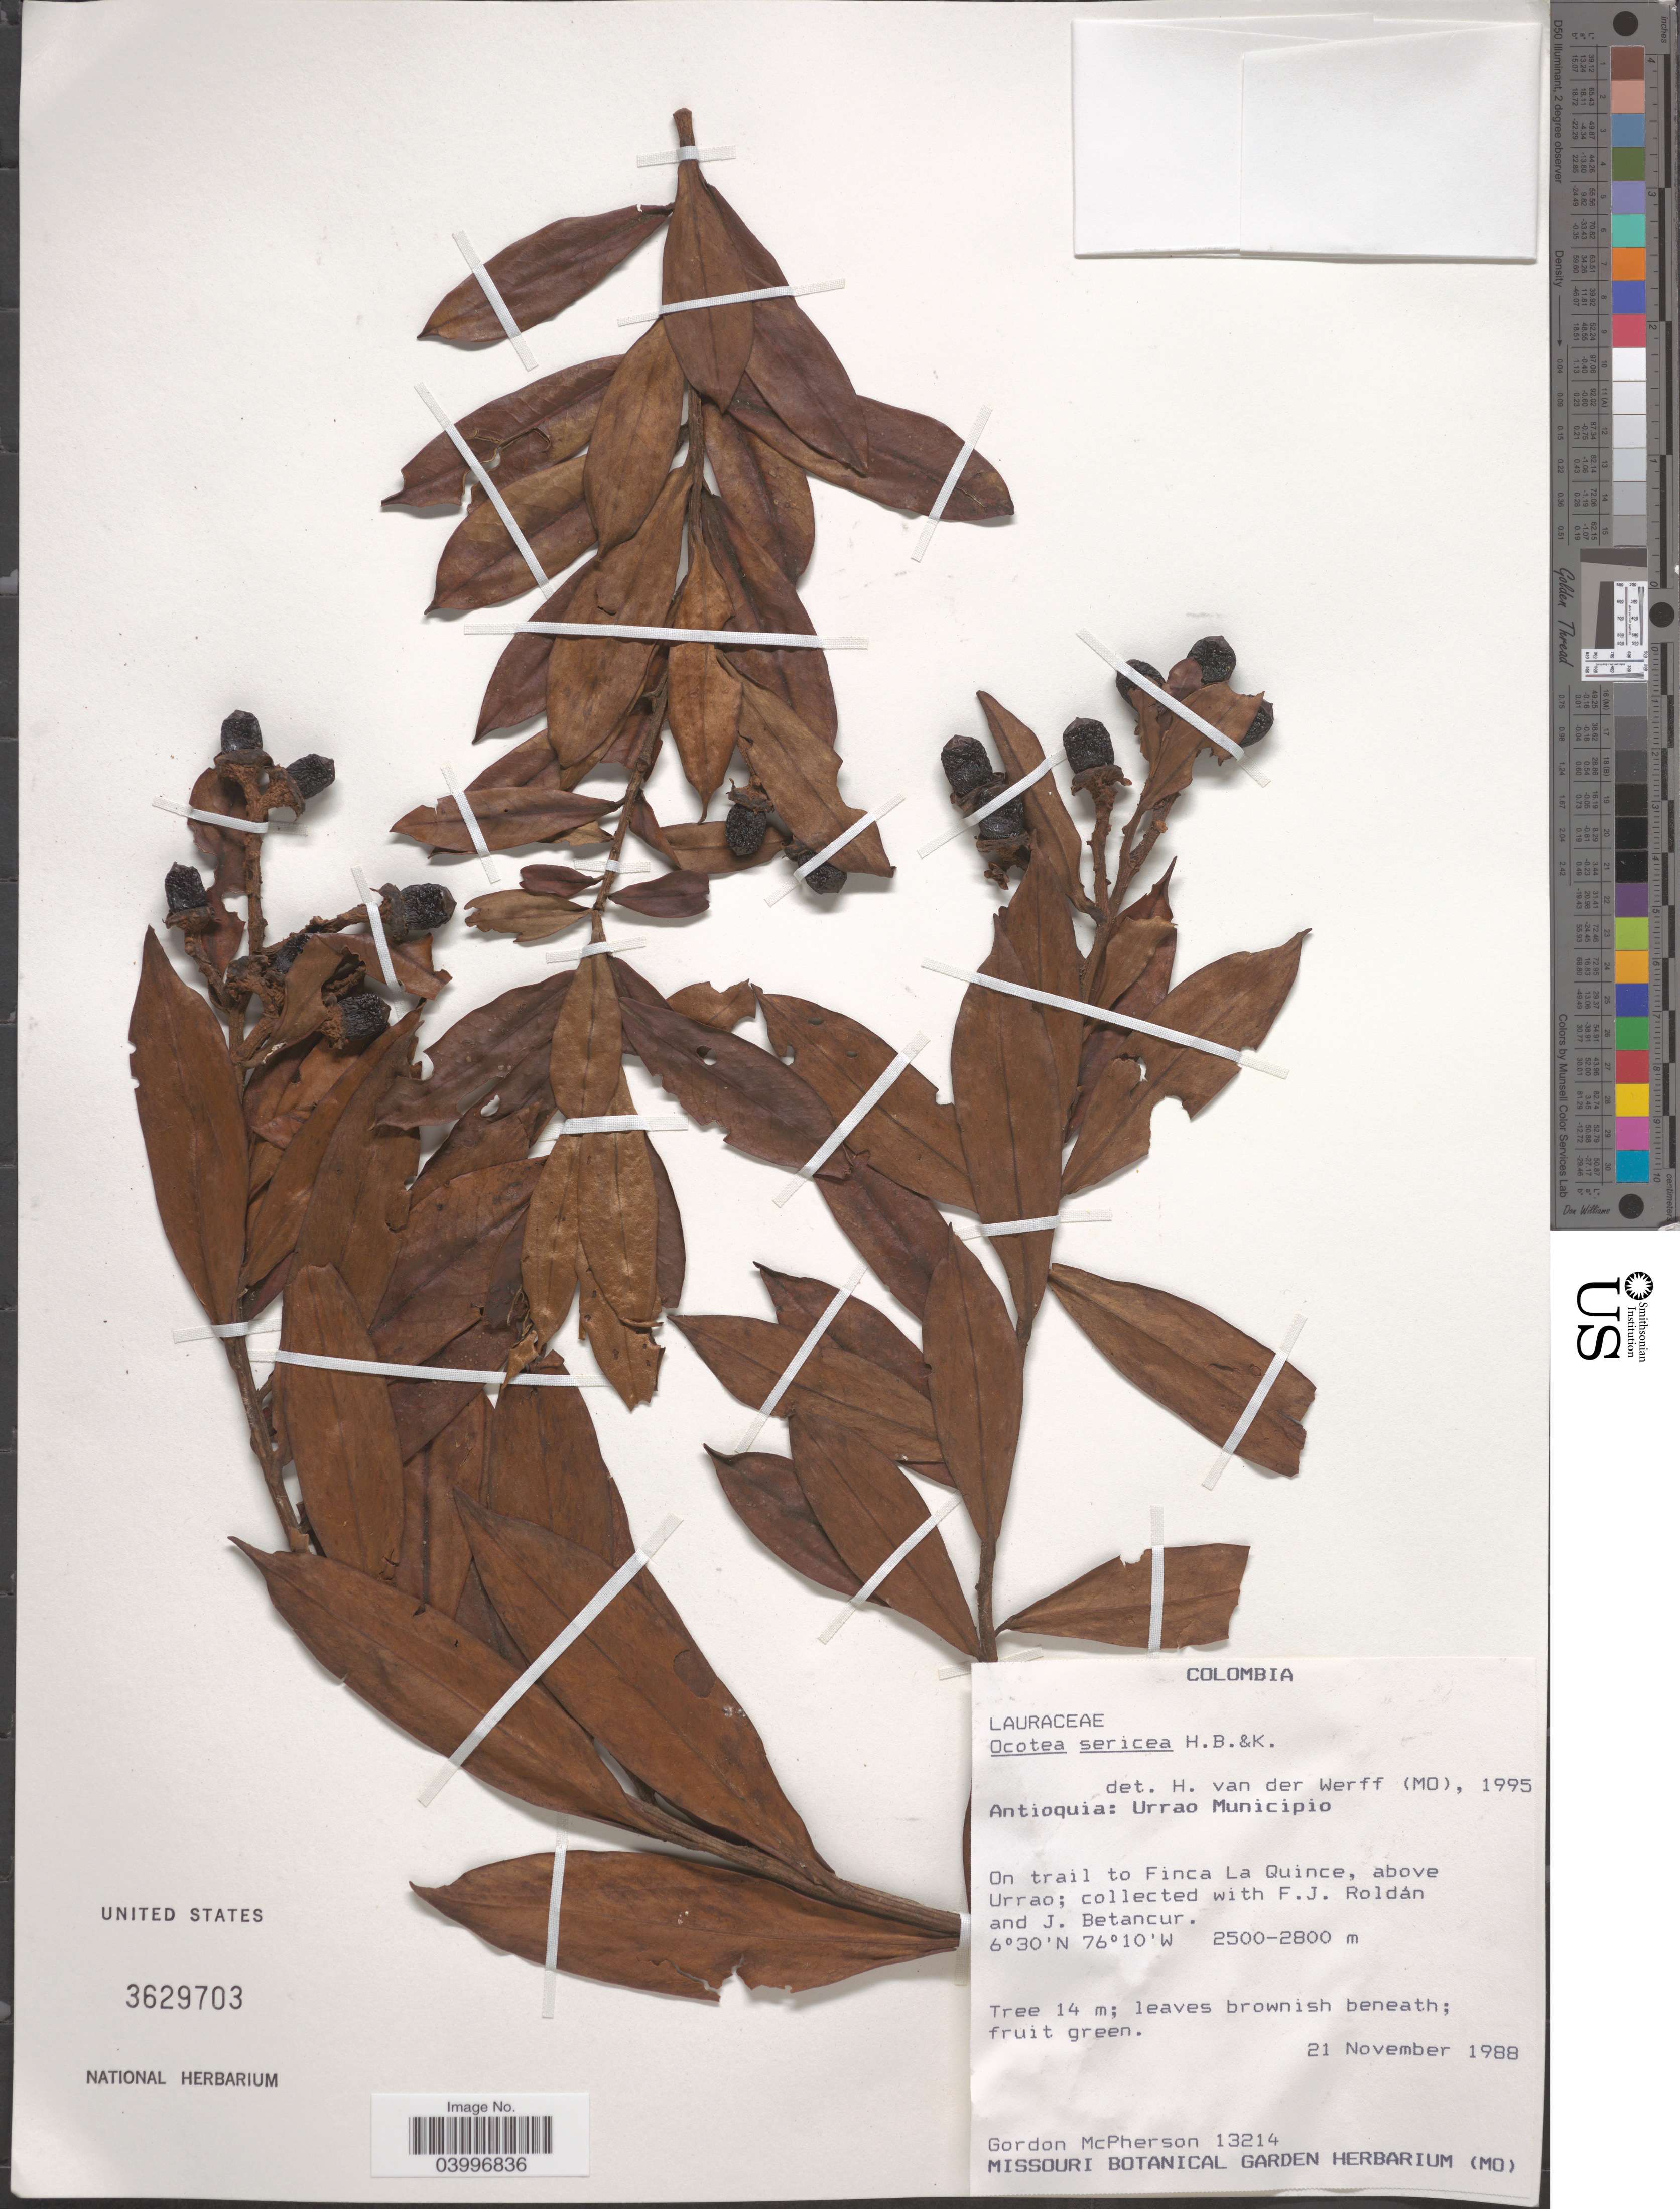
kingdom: Plantae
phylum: Tracheophyta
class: Magnoliopsida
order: Laurales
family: Lauraceae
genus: Ocotea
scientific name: Ocotea sericea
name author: Kunth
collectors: G. D. McPherson, F. J. Roldán & J. Betancur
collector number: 13214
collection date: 1988-11-21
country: Colombia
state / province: Antioquia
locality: Urrao Municipio. On trail to Finca La Quince, above Urrao.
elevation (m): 2500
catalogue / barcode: US 3629703